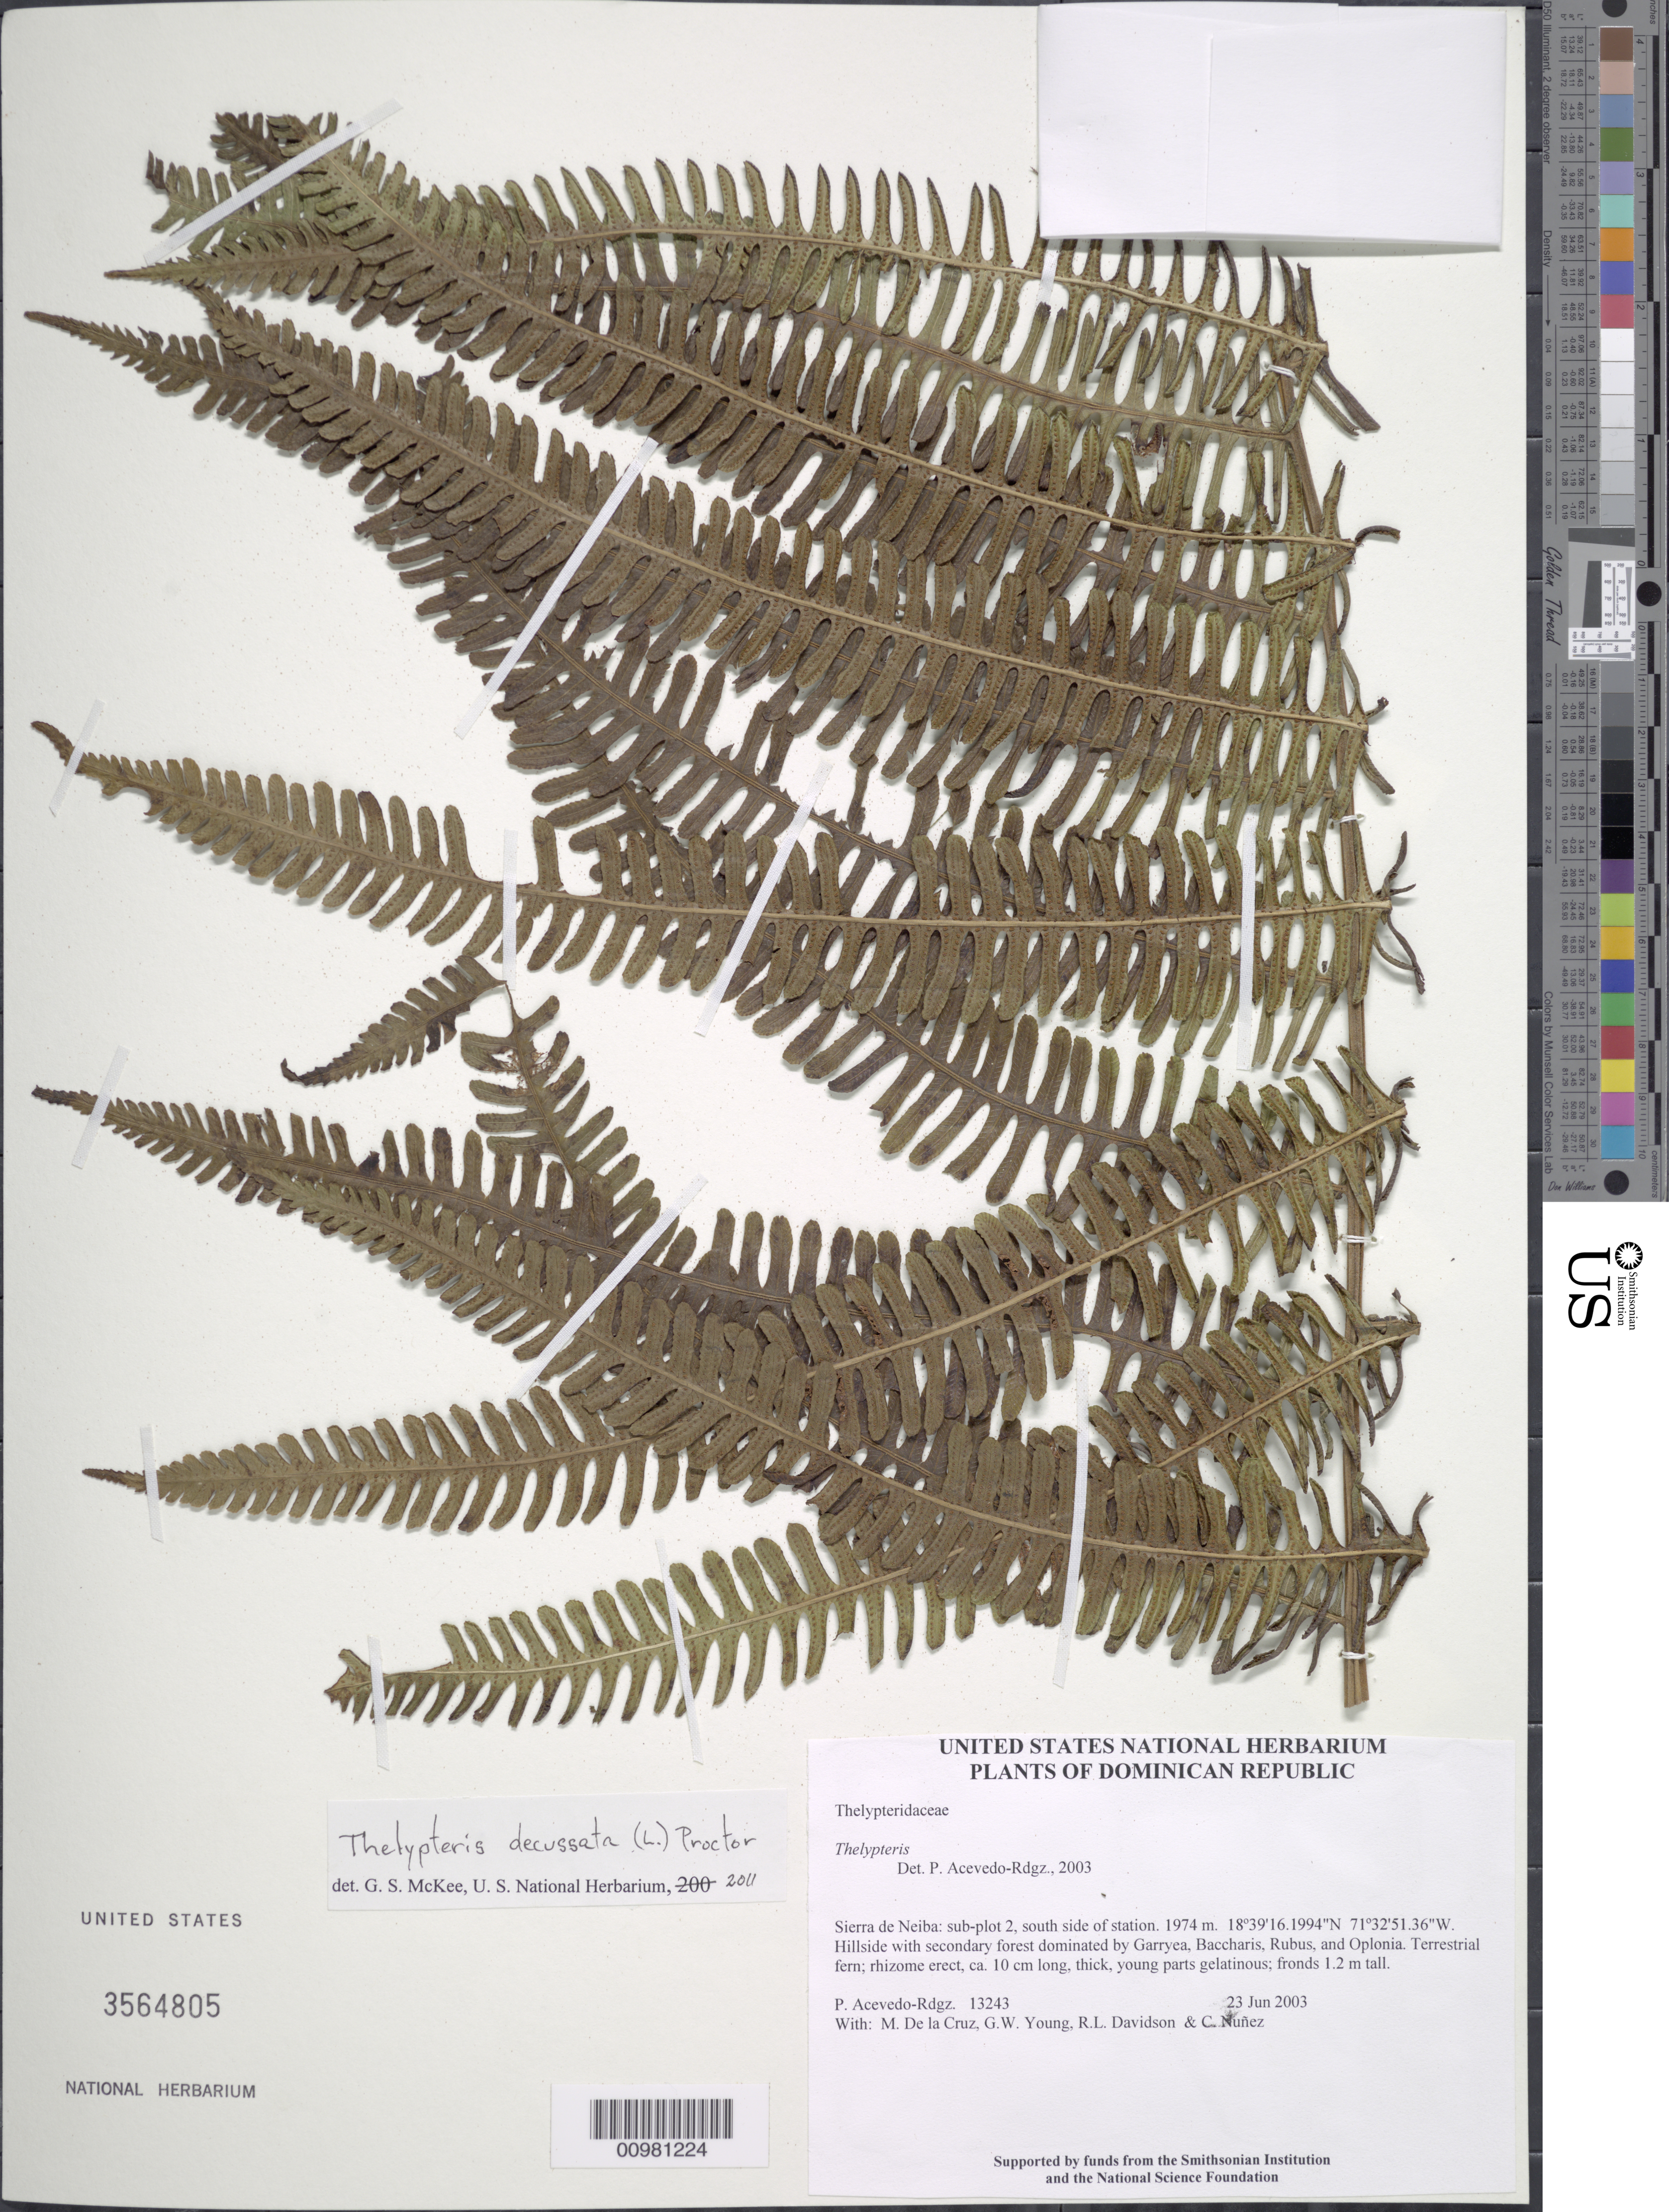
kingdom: Plantae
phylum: Tracheophyta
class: Polypodiopsida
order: Polypodiales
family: Thelypteridaceae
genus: Steiropteris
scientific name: Steiropteris decussata (L.) comb. nov., ined. 2015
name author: (L.)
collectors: P. Acevedo-Rodr., M. de la Cruz, J. Rawlins, G. Young, R. Davidson & C. Nunez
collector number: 13243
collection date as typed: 23 Jun 2003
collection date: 2003-06-23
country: Dominican Republic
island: Hispaniola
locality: Sierra de Neiba: sub-plot 2, south side of station.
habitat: Hillside with secondary forest dominated by Garryea, Baccharis, Rubus, and Oplonia.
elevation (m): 1974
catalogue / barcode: US 3564805